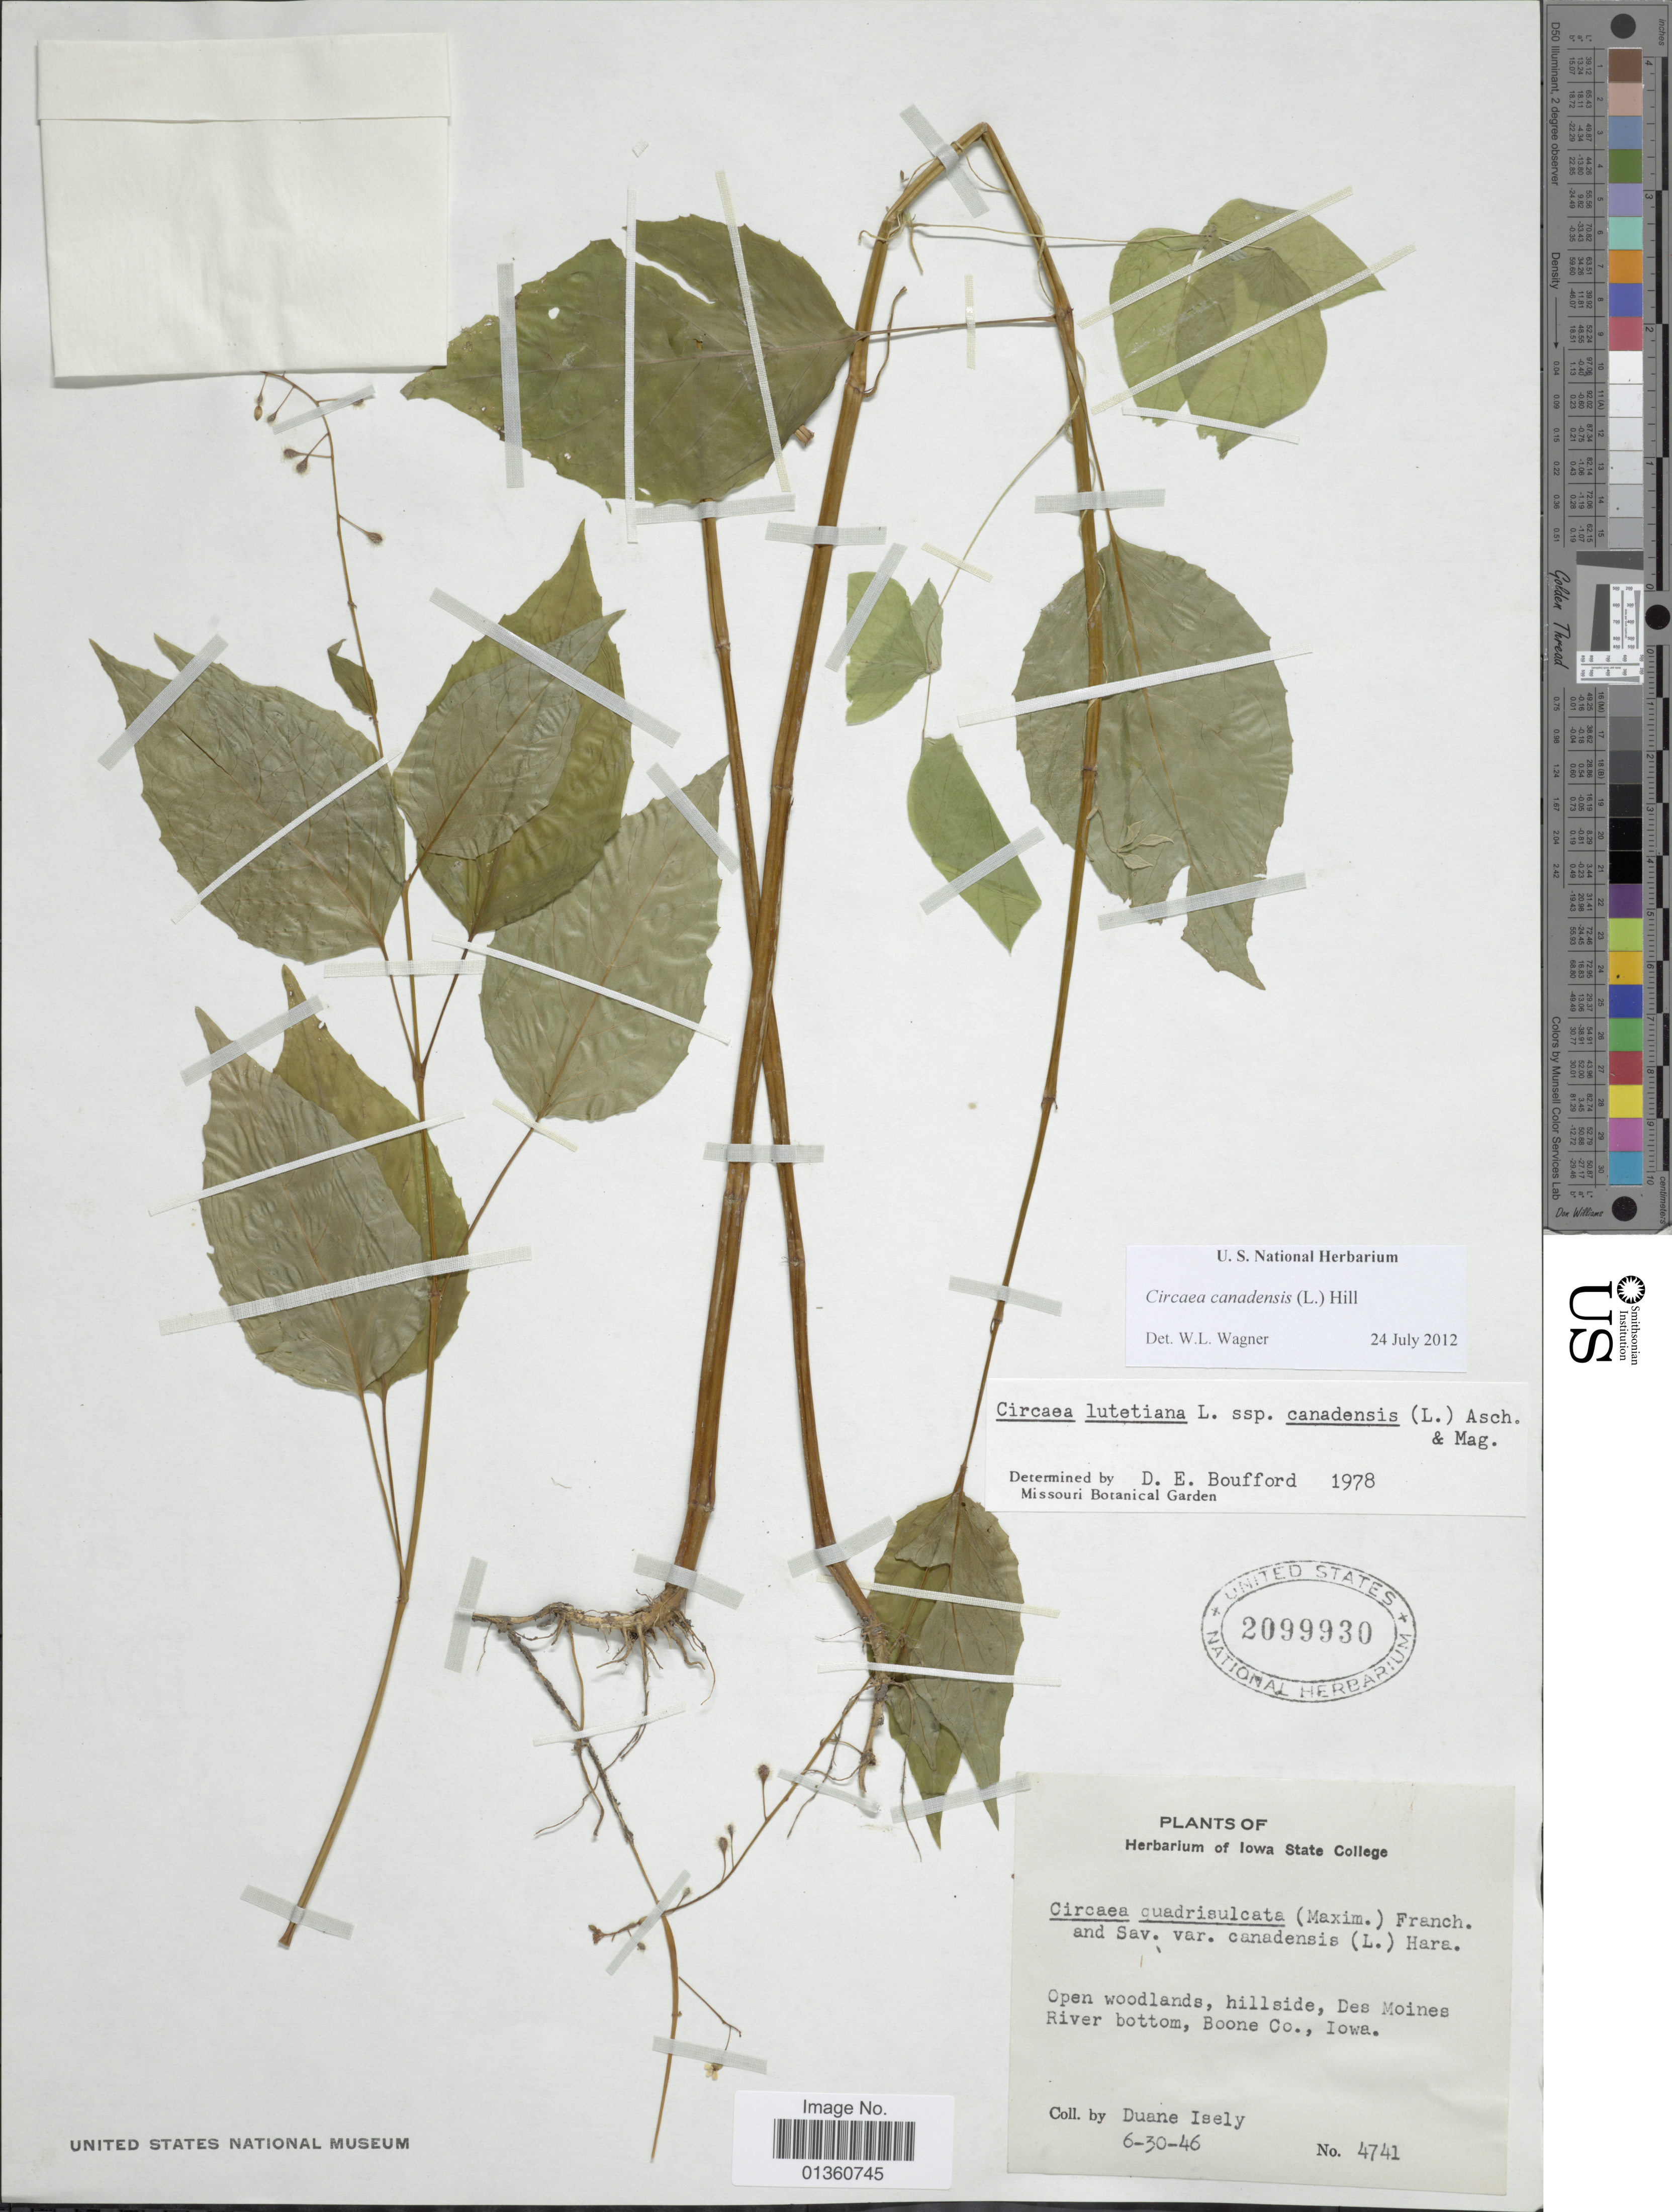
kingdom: Plantae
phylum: Tracheophyta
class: Magnoliopsida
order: Myrtales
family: Onagraceae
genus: Circaea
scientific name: Circaea canadensis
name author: (L.) Hill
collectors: D. Isely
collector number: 4741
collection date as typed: Transcribed d/m/y: 30/6/46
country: United States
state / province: Iowa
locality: Des Moines River bottom, Boone Co.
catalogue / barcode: US 2099930